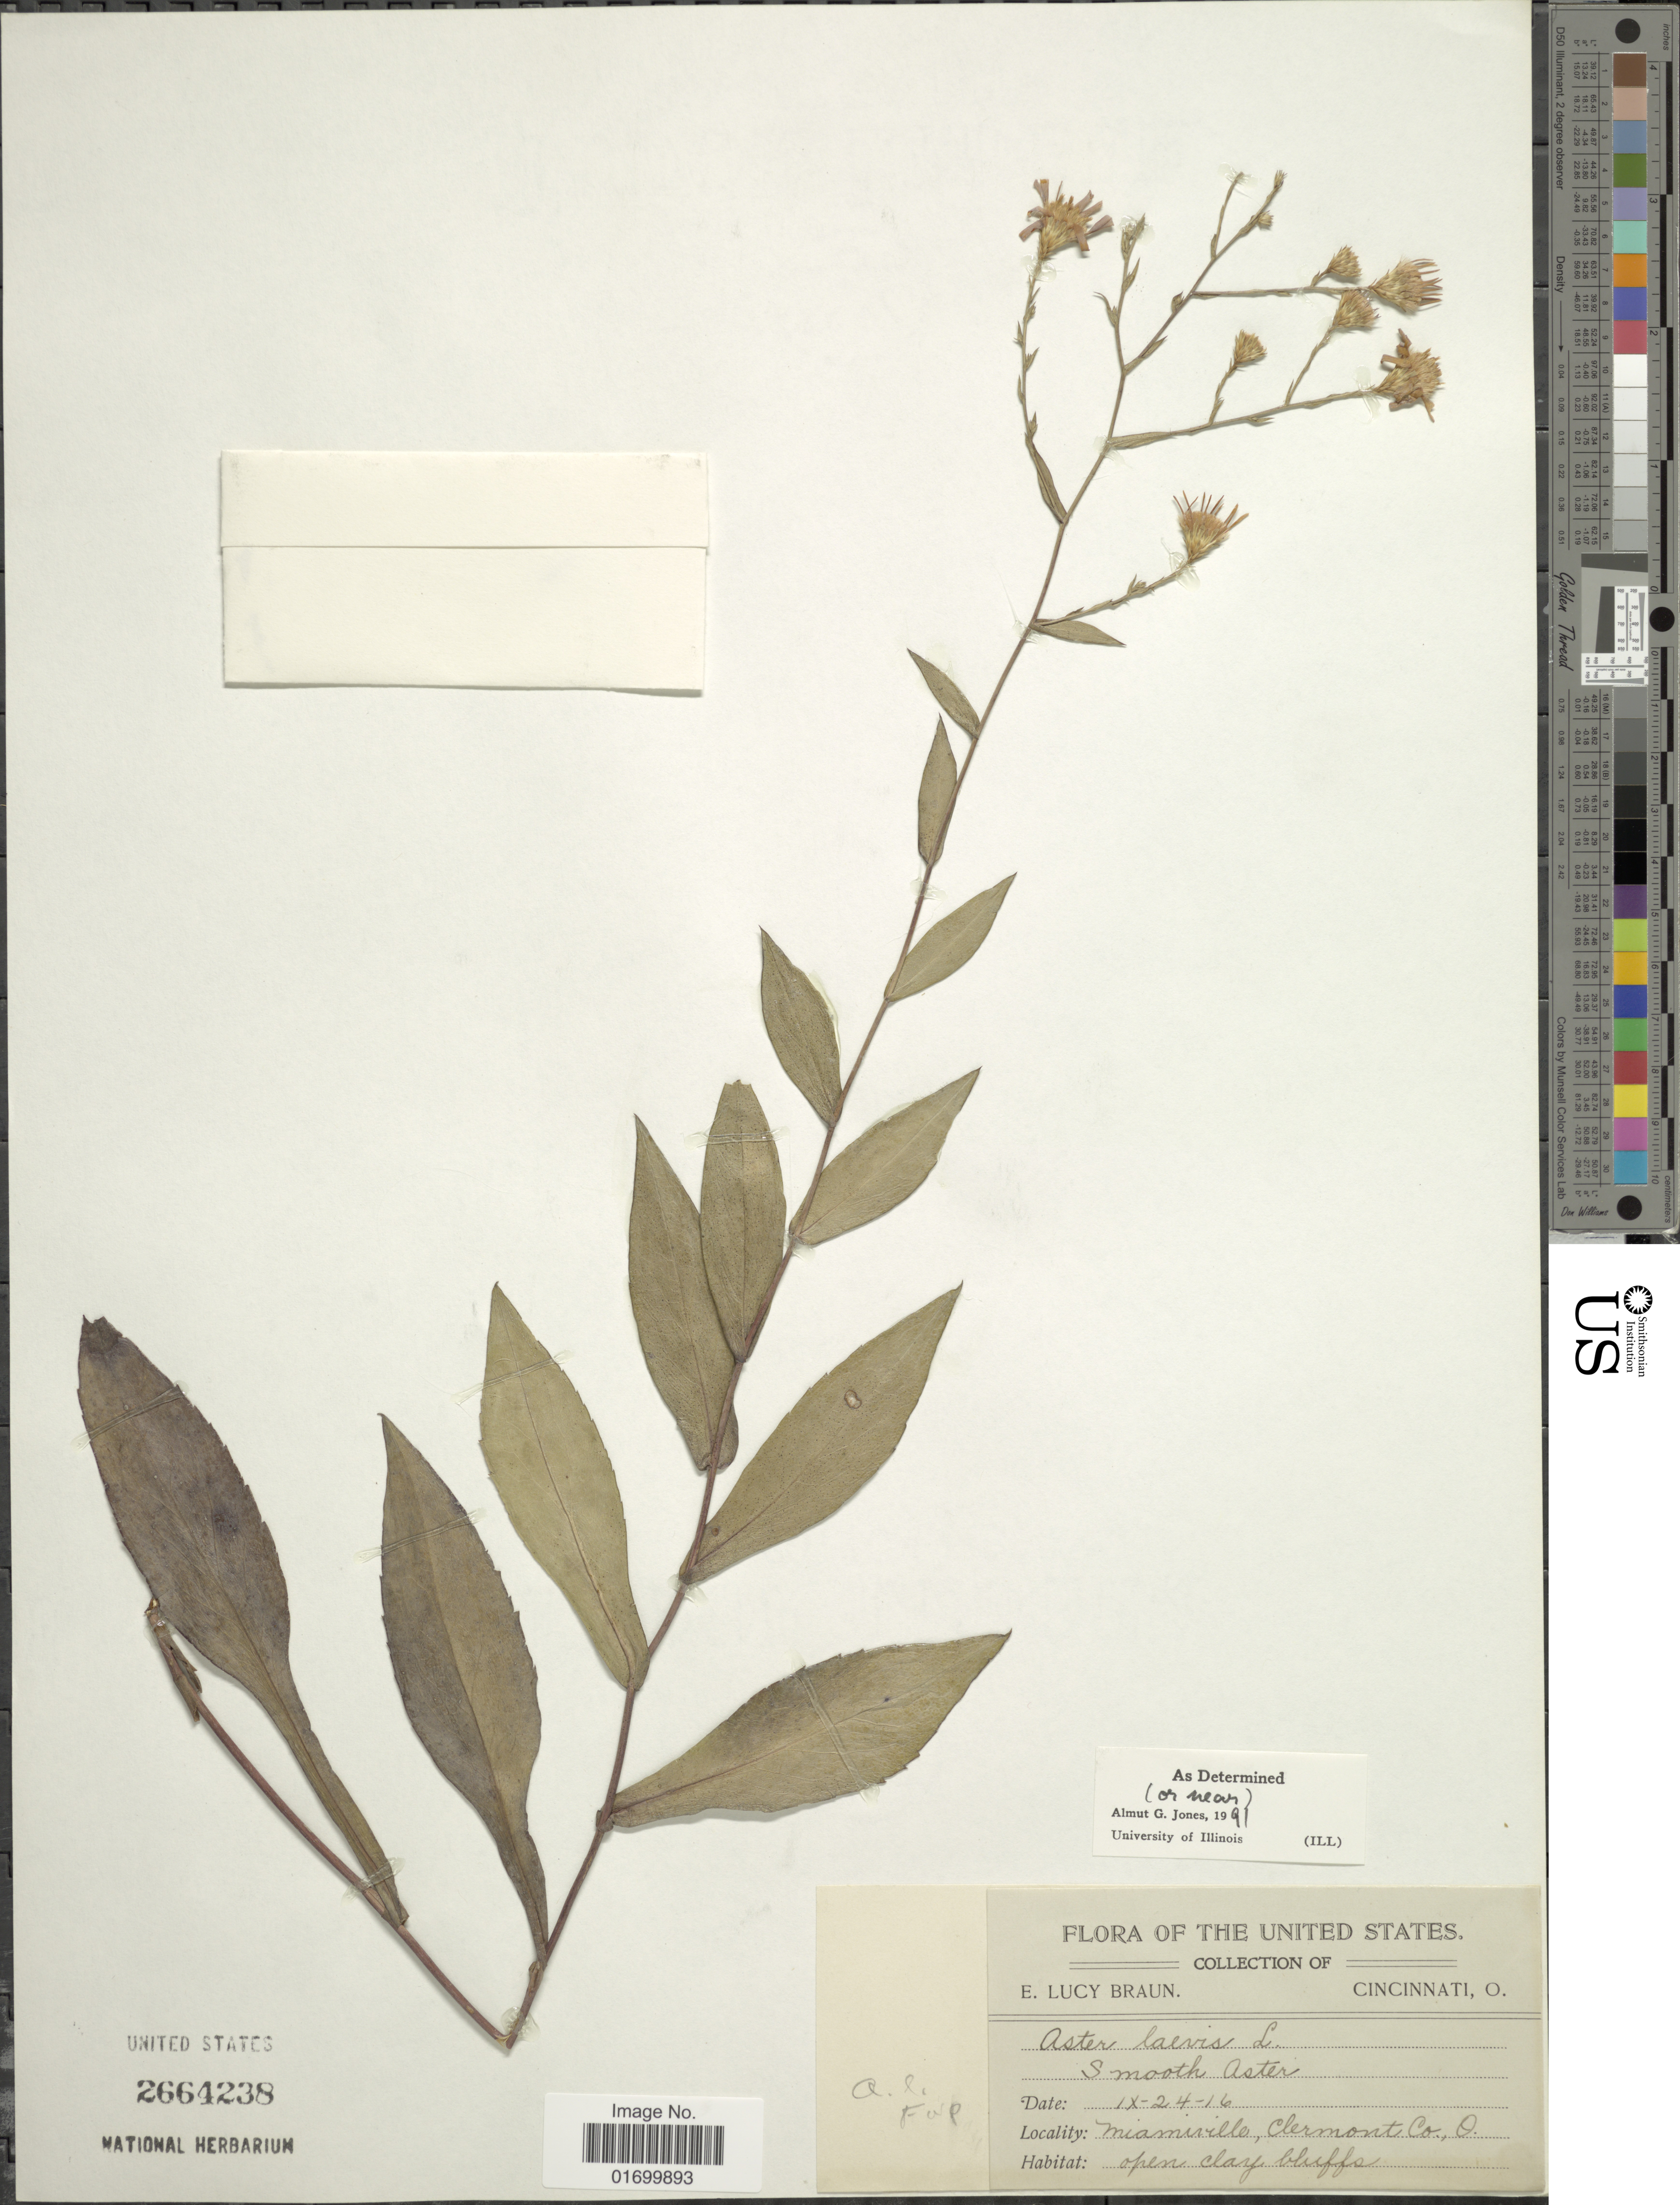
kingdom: Plantae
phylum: Tracheophyta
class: Magnoliopsida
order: Asterales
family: Asteraceae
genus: Symphyotrichum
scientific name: Symphyotrichum laeve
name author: (L.) Á. Löve & D. Löve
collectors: E. L. Braun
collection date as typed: Transcribed d/m/y: 24/9/16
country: United States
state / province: Ohio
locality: Cincinnati, Miamiville, Clermont Co.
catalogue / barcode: US 2664238